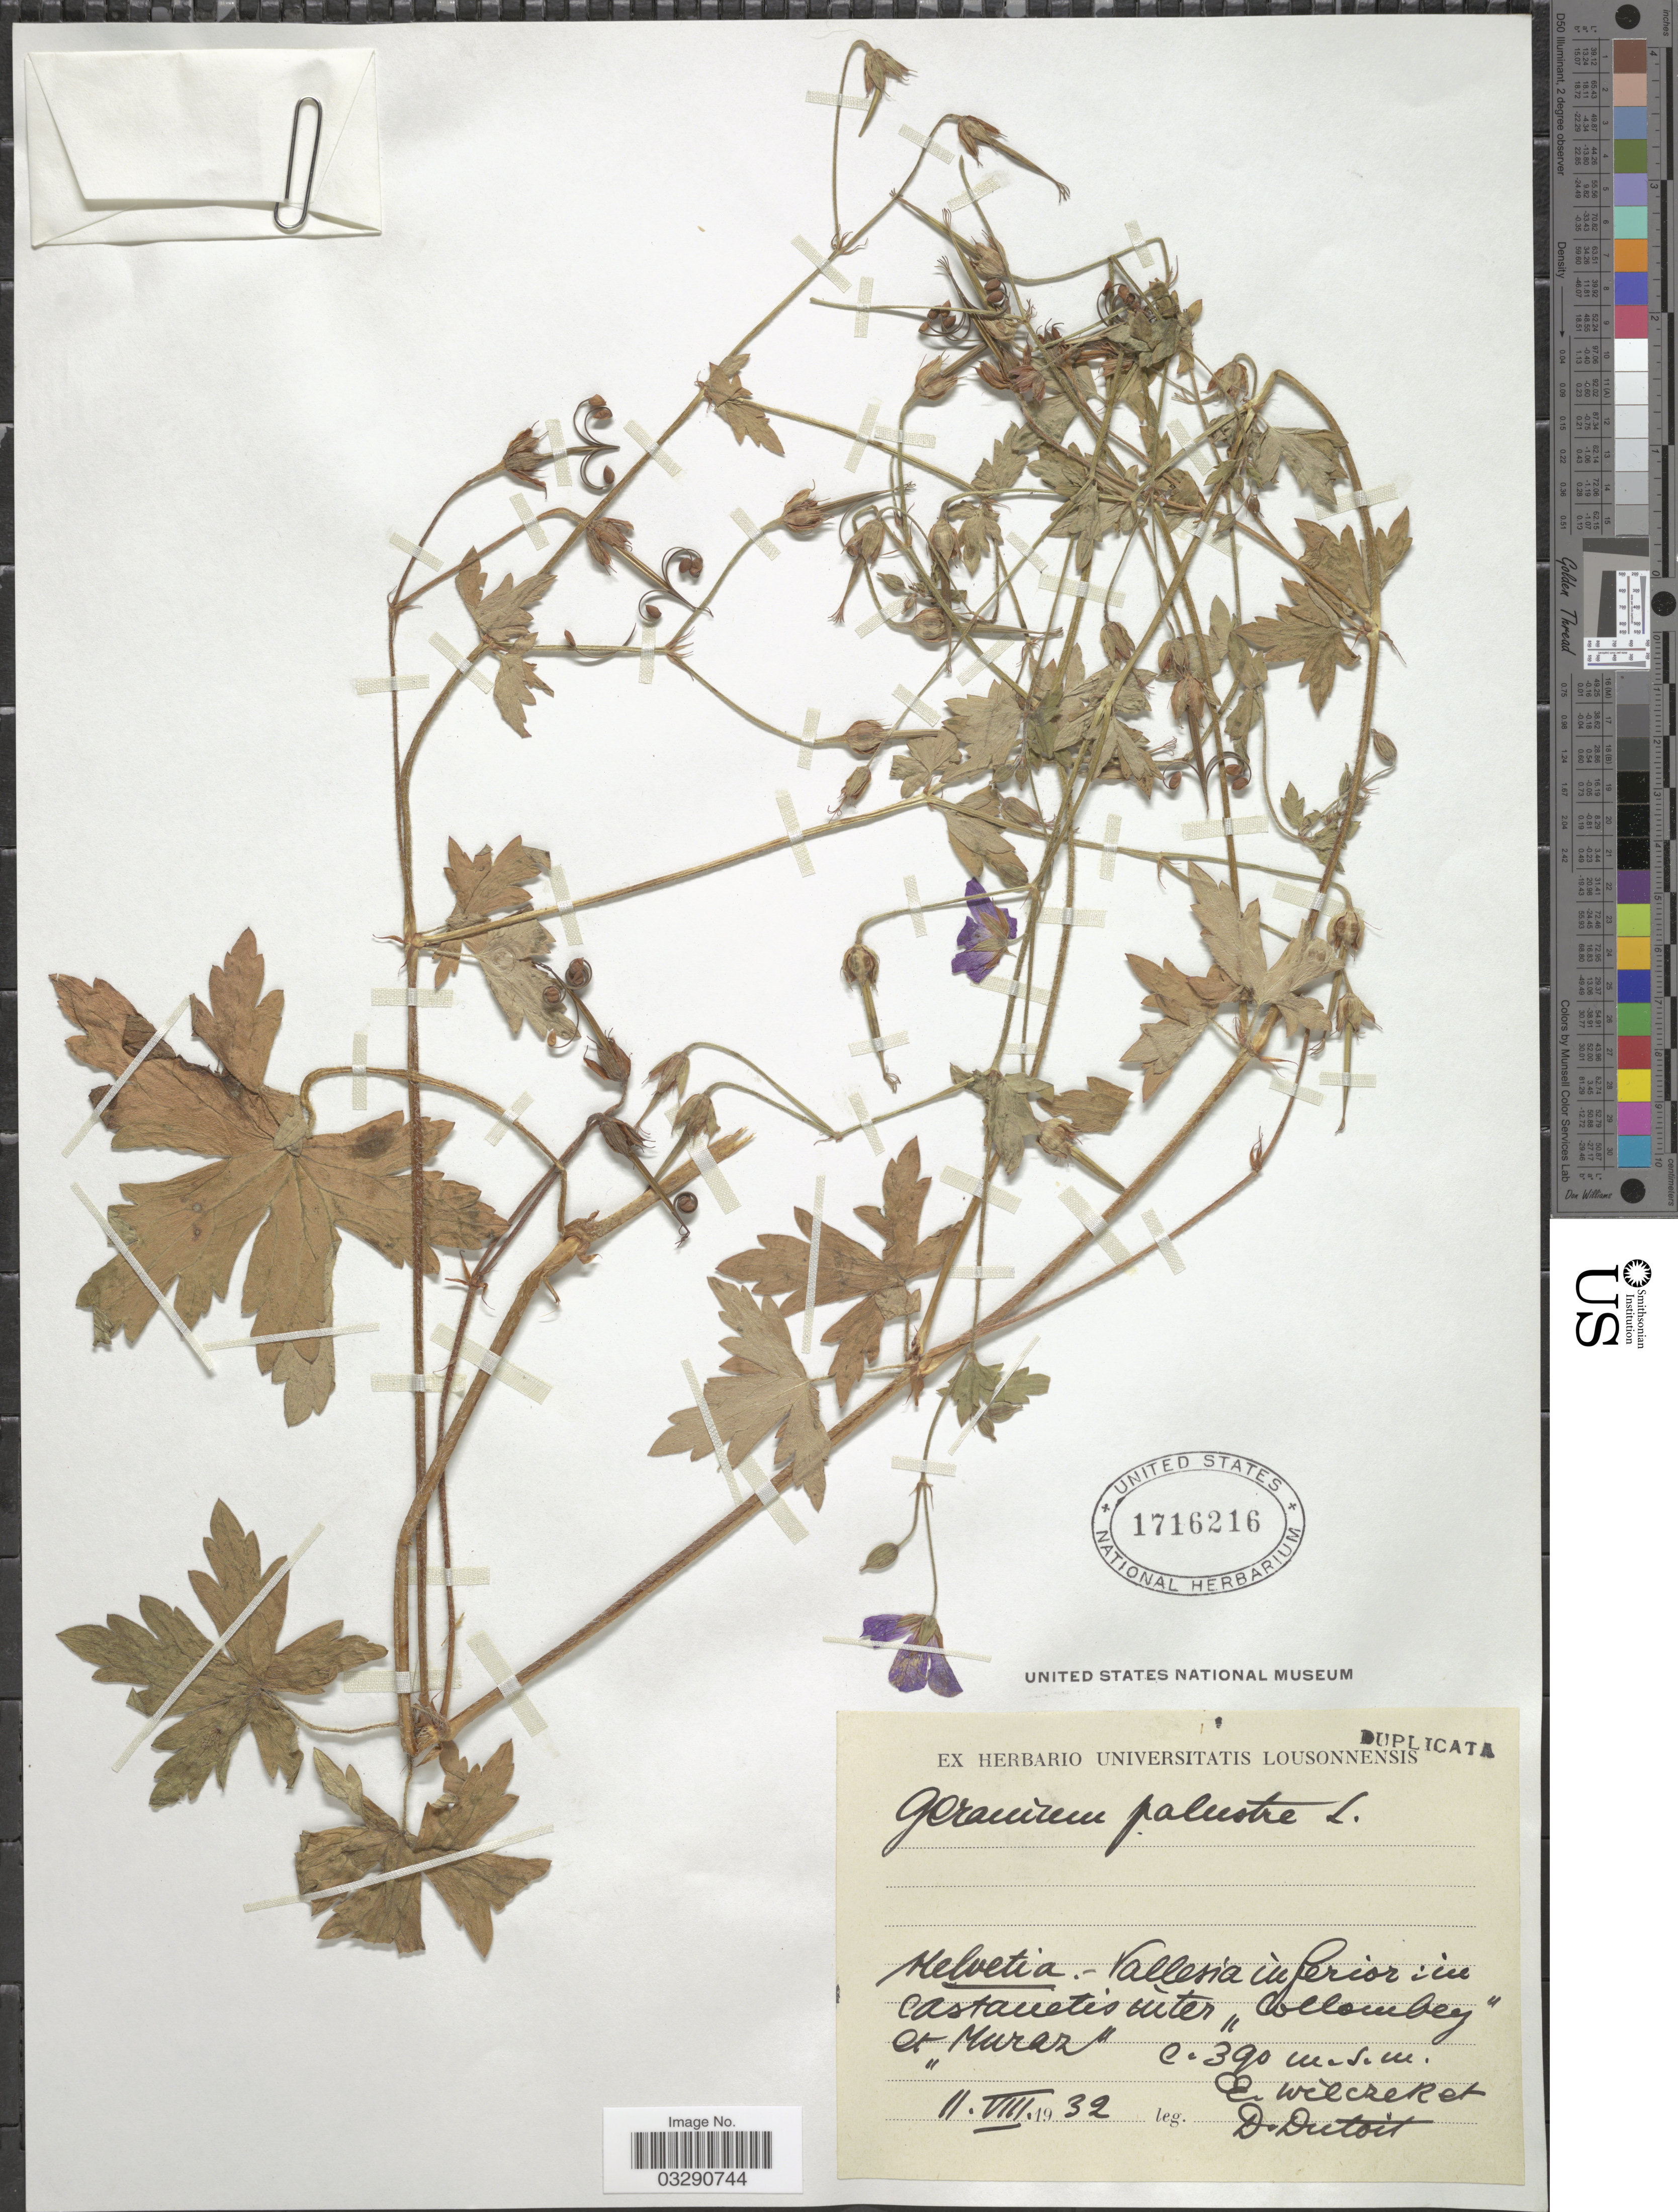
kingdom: Plantae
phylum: Tracheophyta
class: Magnoliopsida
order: Geraniales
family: Geraniaceae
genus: Geranium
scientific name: Geranium palustre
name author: L.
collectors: E. Wilczek & D. Dutoit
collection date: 1932-08-11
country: Switzerland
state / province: Valais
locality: Helvetia. - Vallesia inferior im castanetis inter "Collombey" et Muraz.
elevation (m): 390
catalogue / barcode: US 1716216